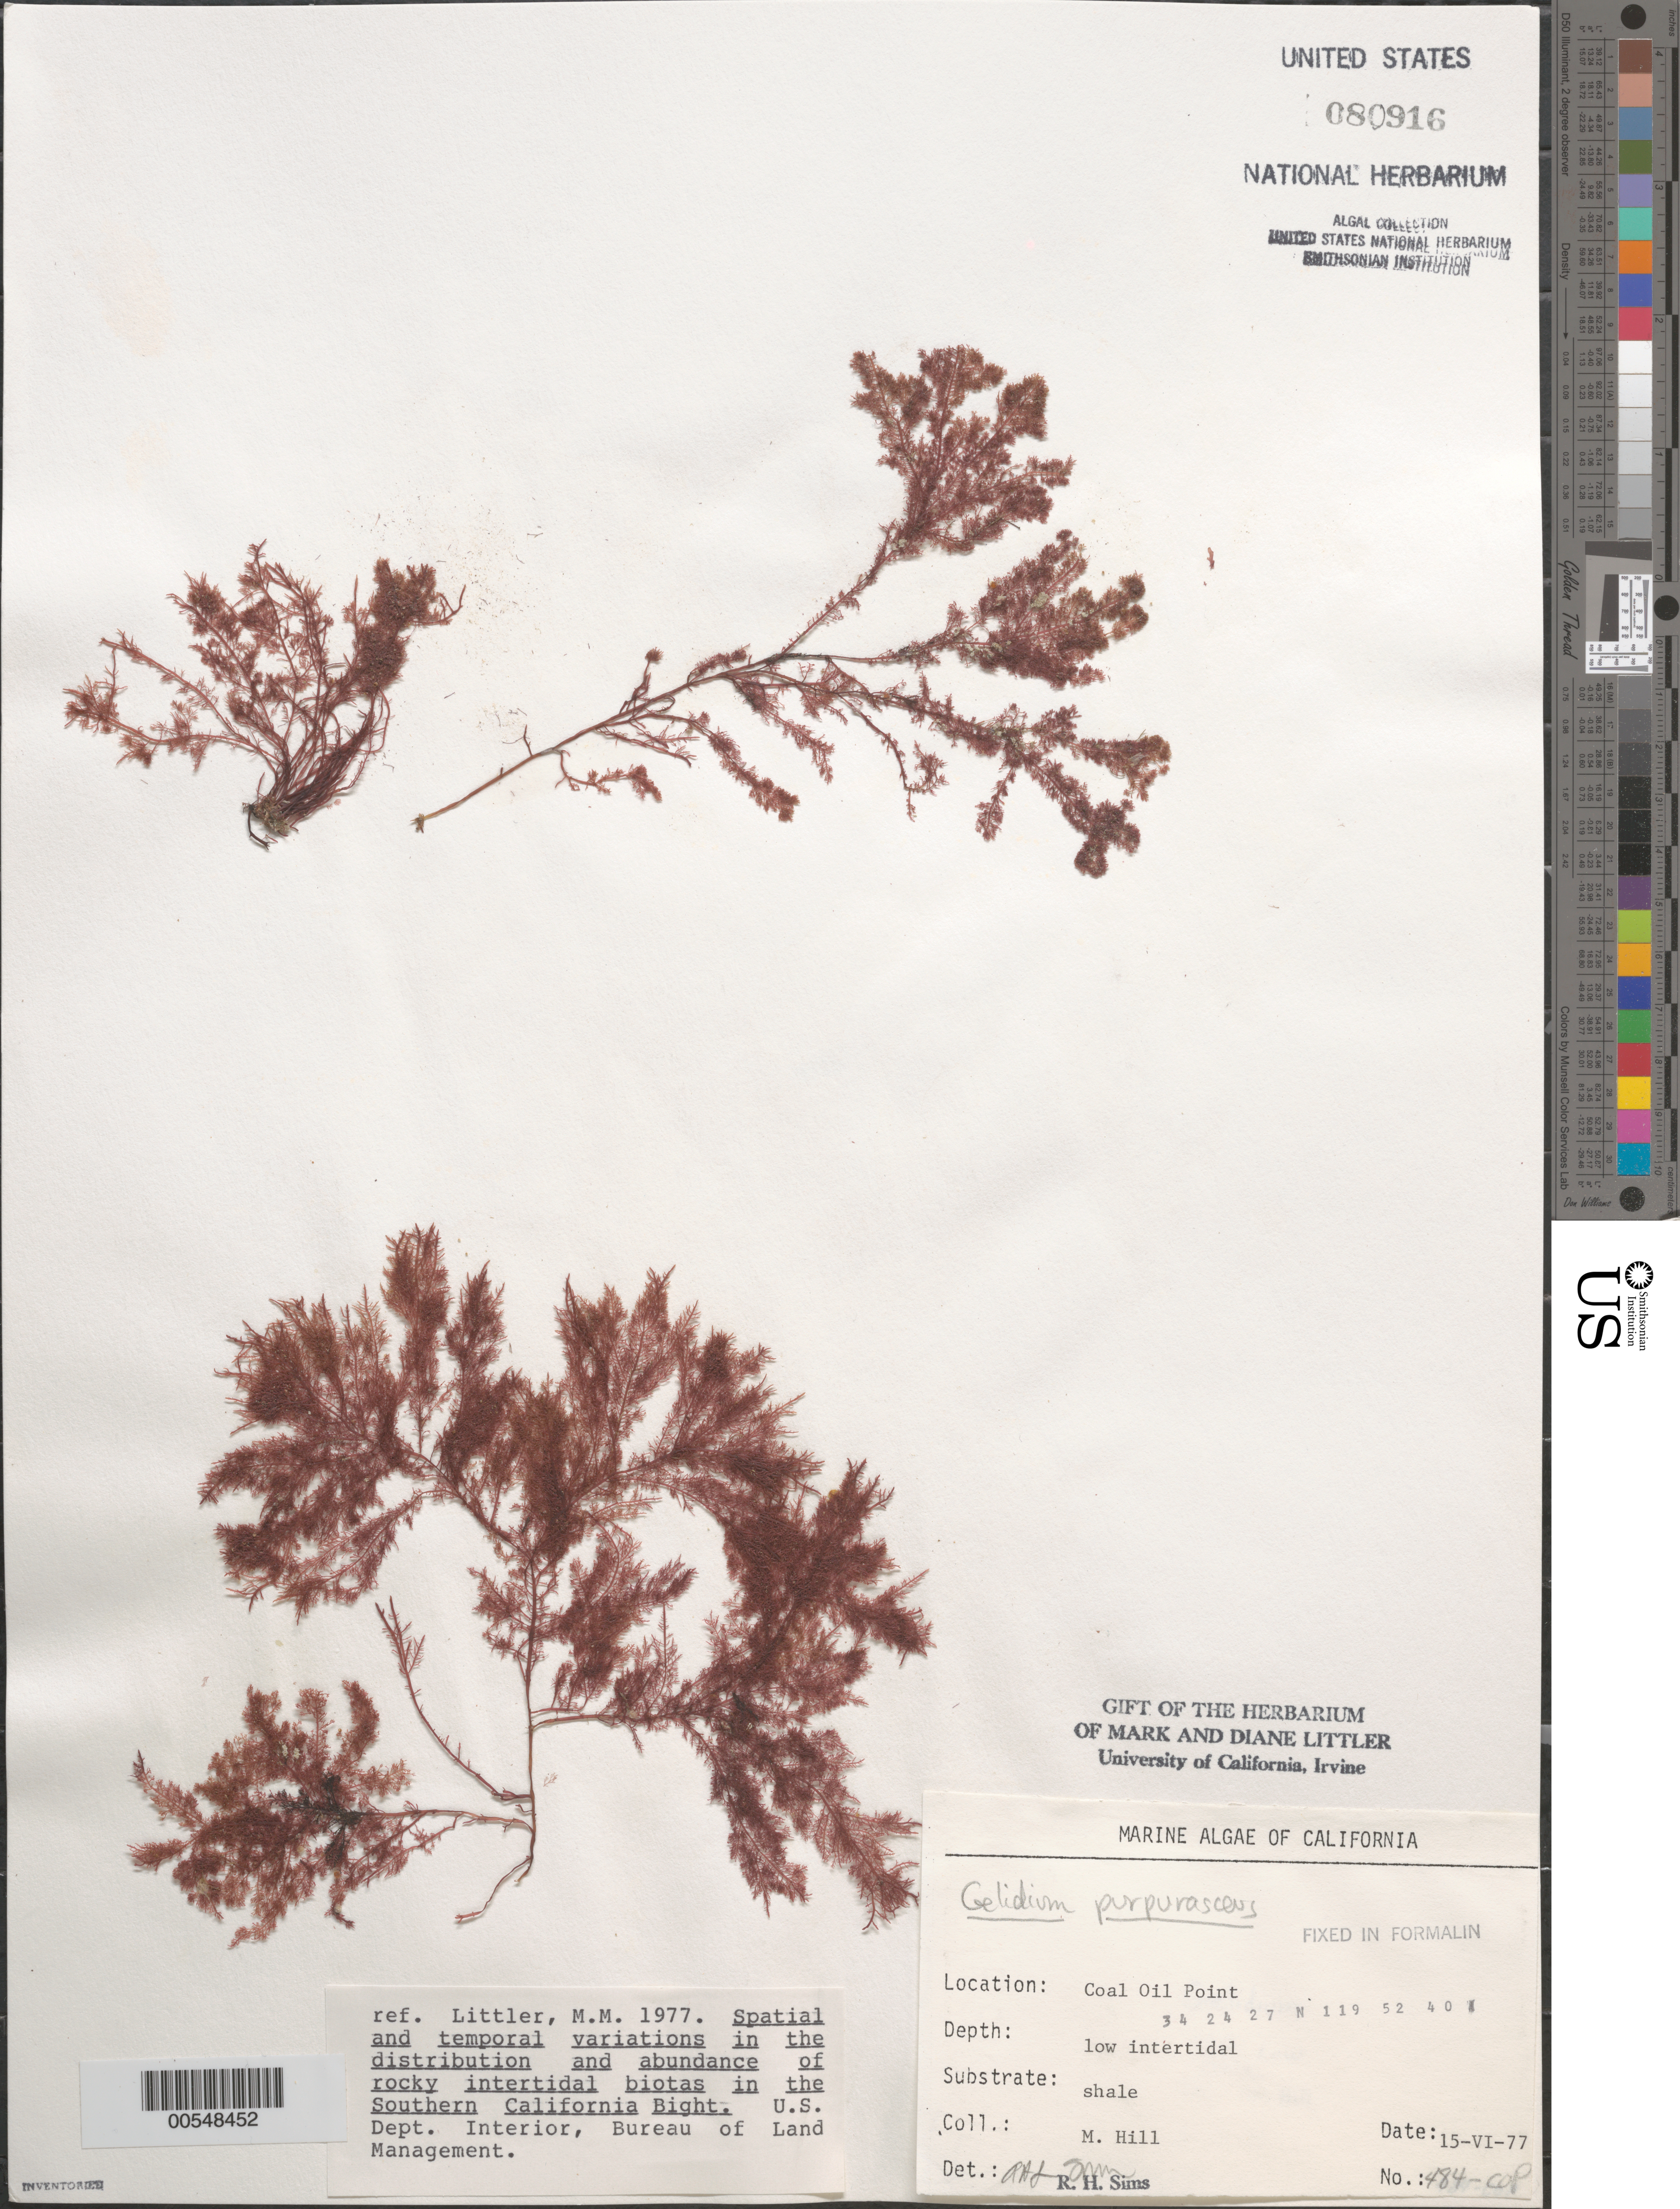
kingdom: Plantae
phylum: Rhodophyta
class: Florideophyceae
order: Gelidiales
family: Gelidiaceae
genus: Gelidium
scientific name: Gelidium purpurascens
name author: N.L. Gardner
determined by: Sims, Robert H.; Murray, S. N.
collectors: M. Hill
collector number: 484-cop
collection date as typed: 15 Jun 1977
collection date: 1977-06-15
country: United States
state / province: California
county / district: Santa Barbara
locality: Coal Oil Point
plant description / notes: BLM-SOCALBIGHT Rocky Intertidal Survey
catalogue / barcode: US 80916